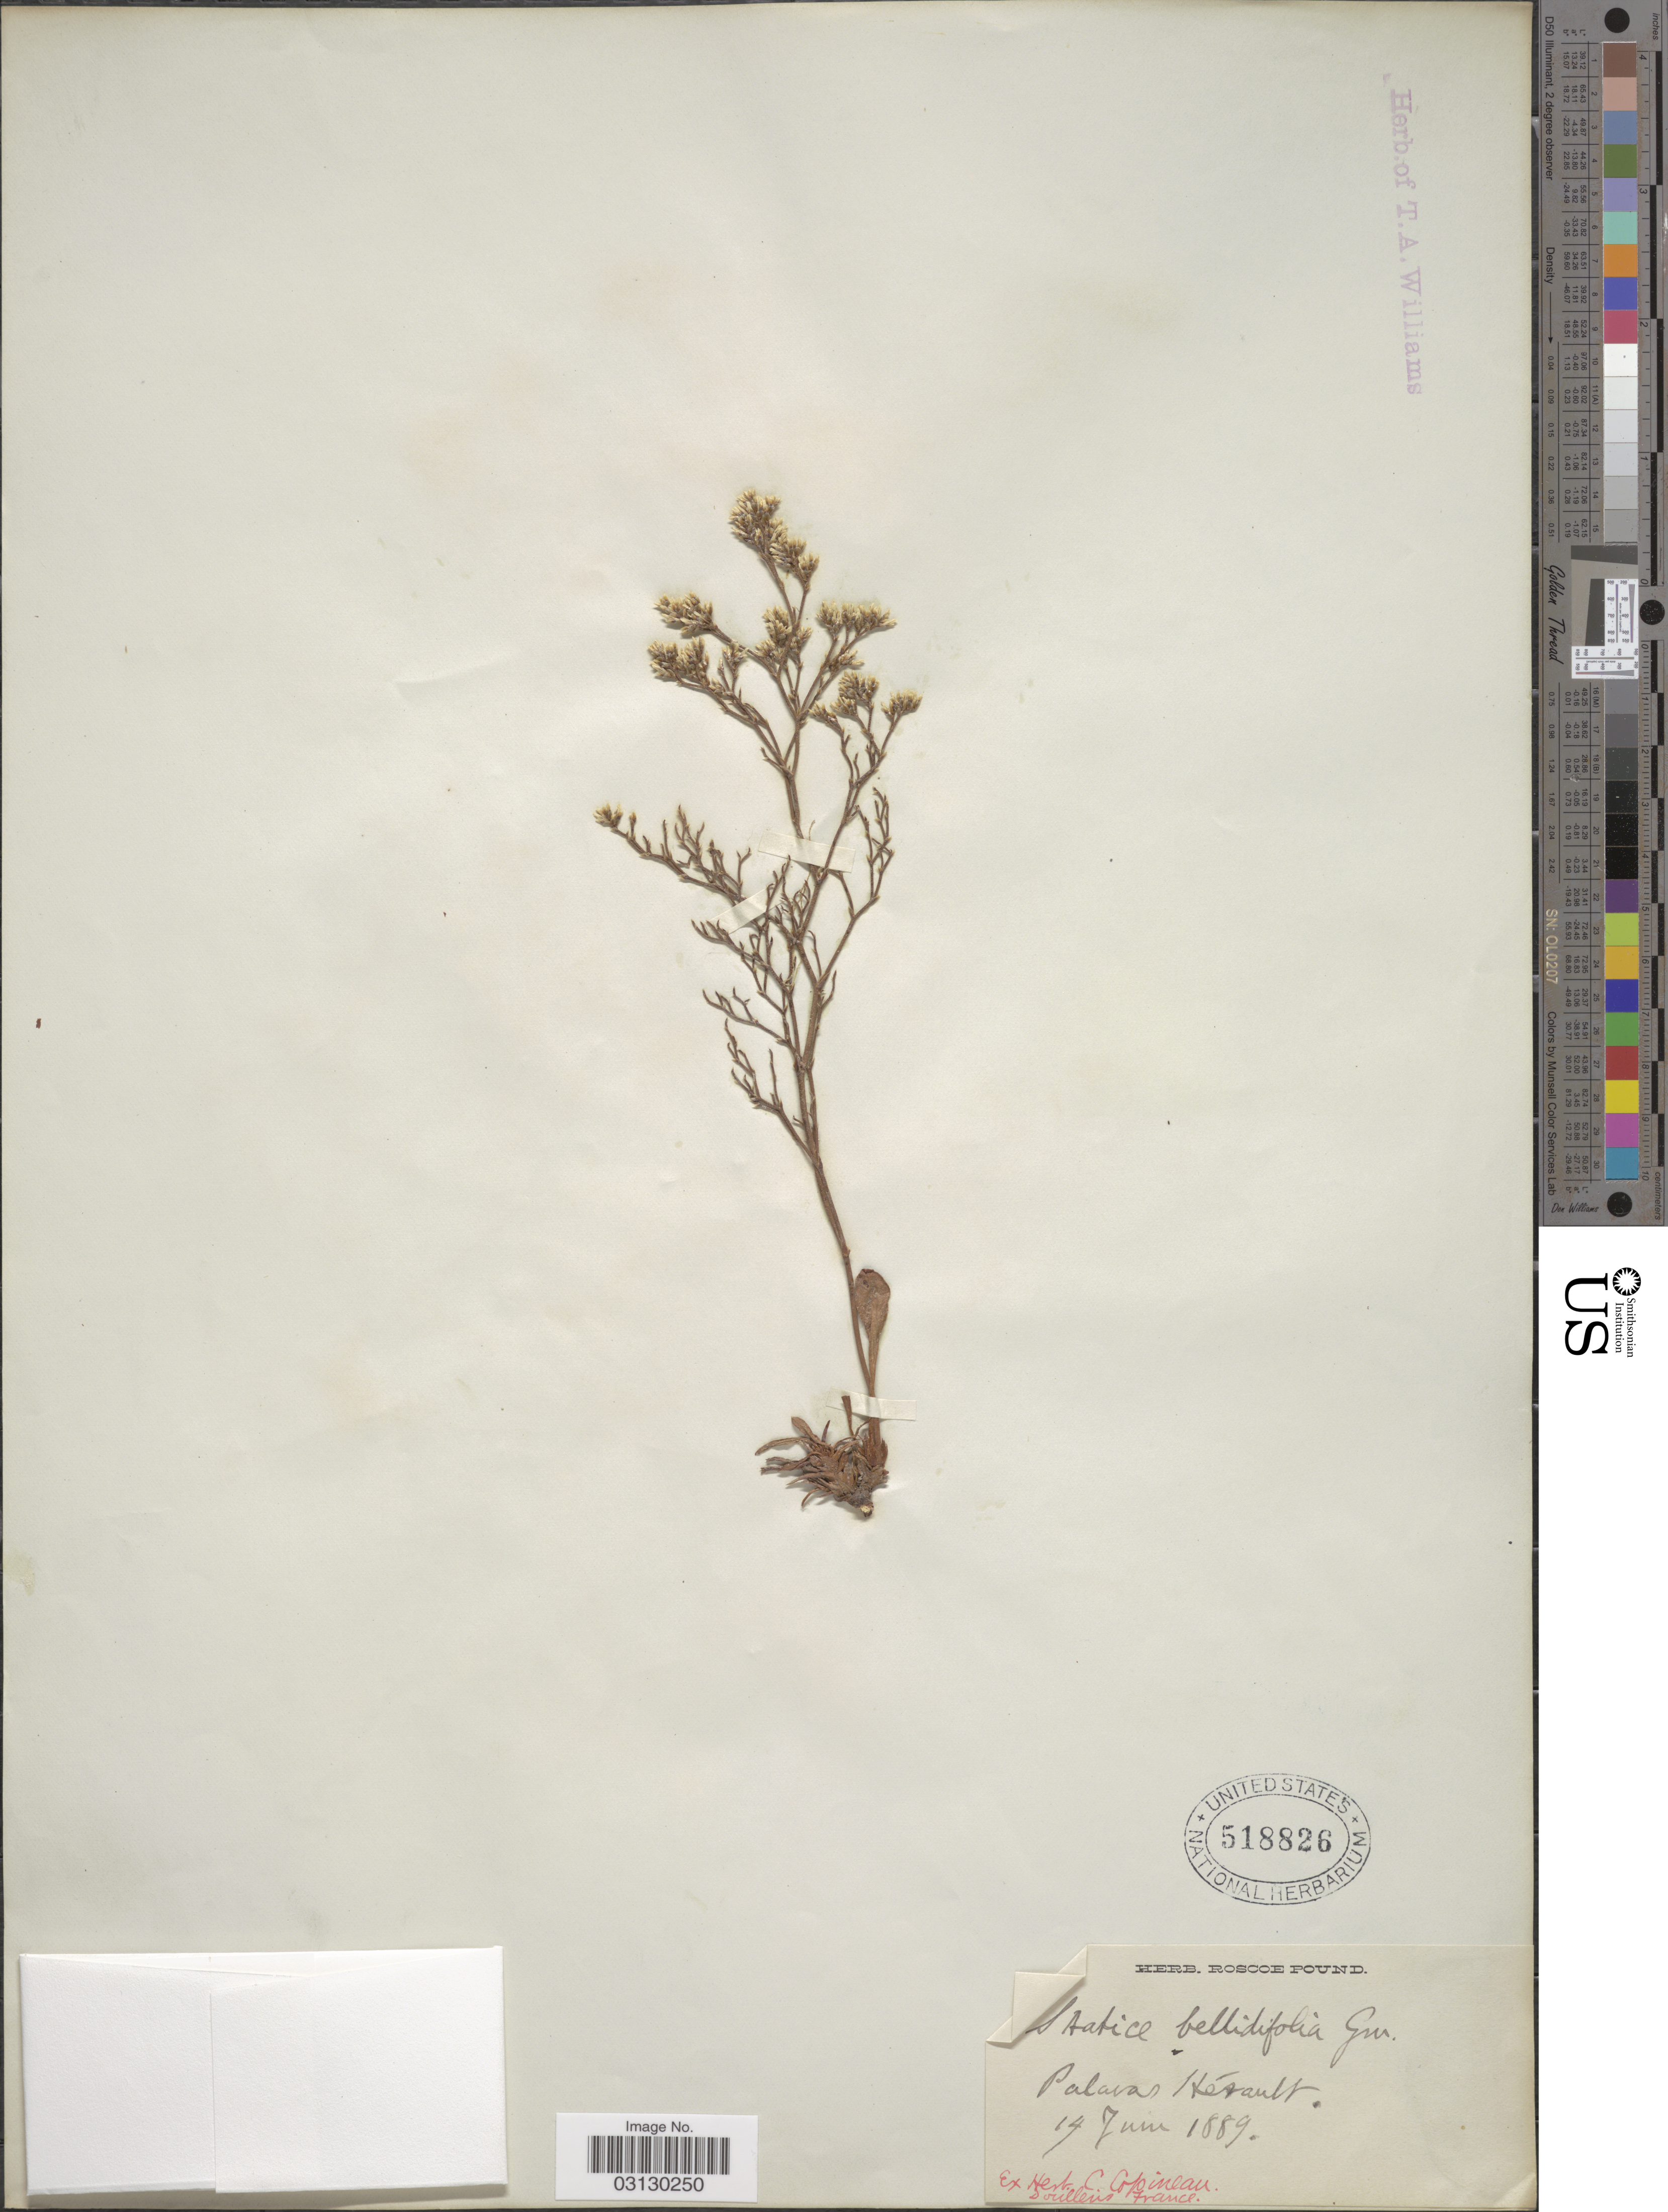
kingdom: Plantae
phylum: Tracheophyta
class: Magnoliopsida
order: Caryophyllales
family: Plumbaginaceae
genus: Limonium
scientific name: Limonium bellidifolium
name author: (Gouan) Dumort.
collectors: Doullens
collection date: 1889-06-14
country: France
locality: Palavas, Hérault.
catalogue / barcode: US 518826